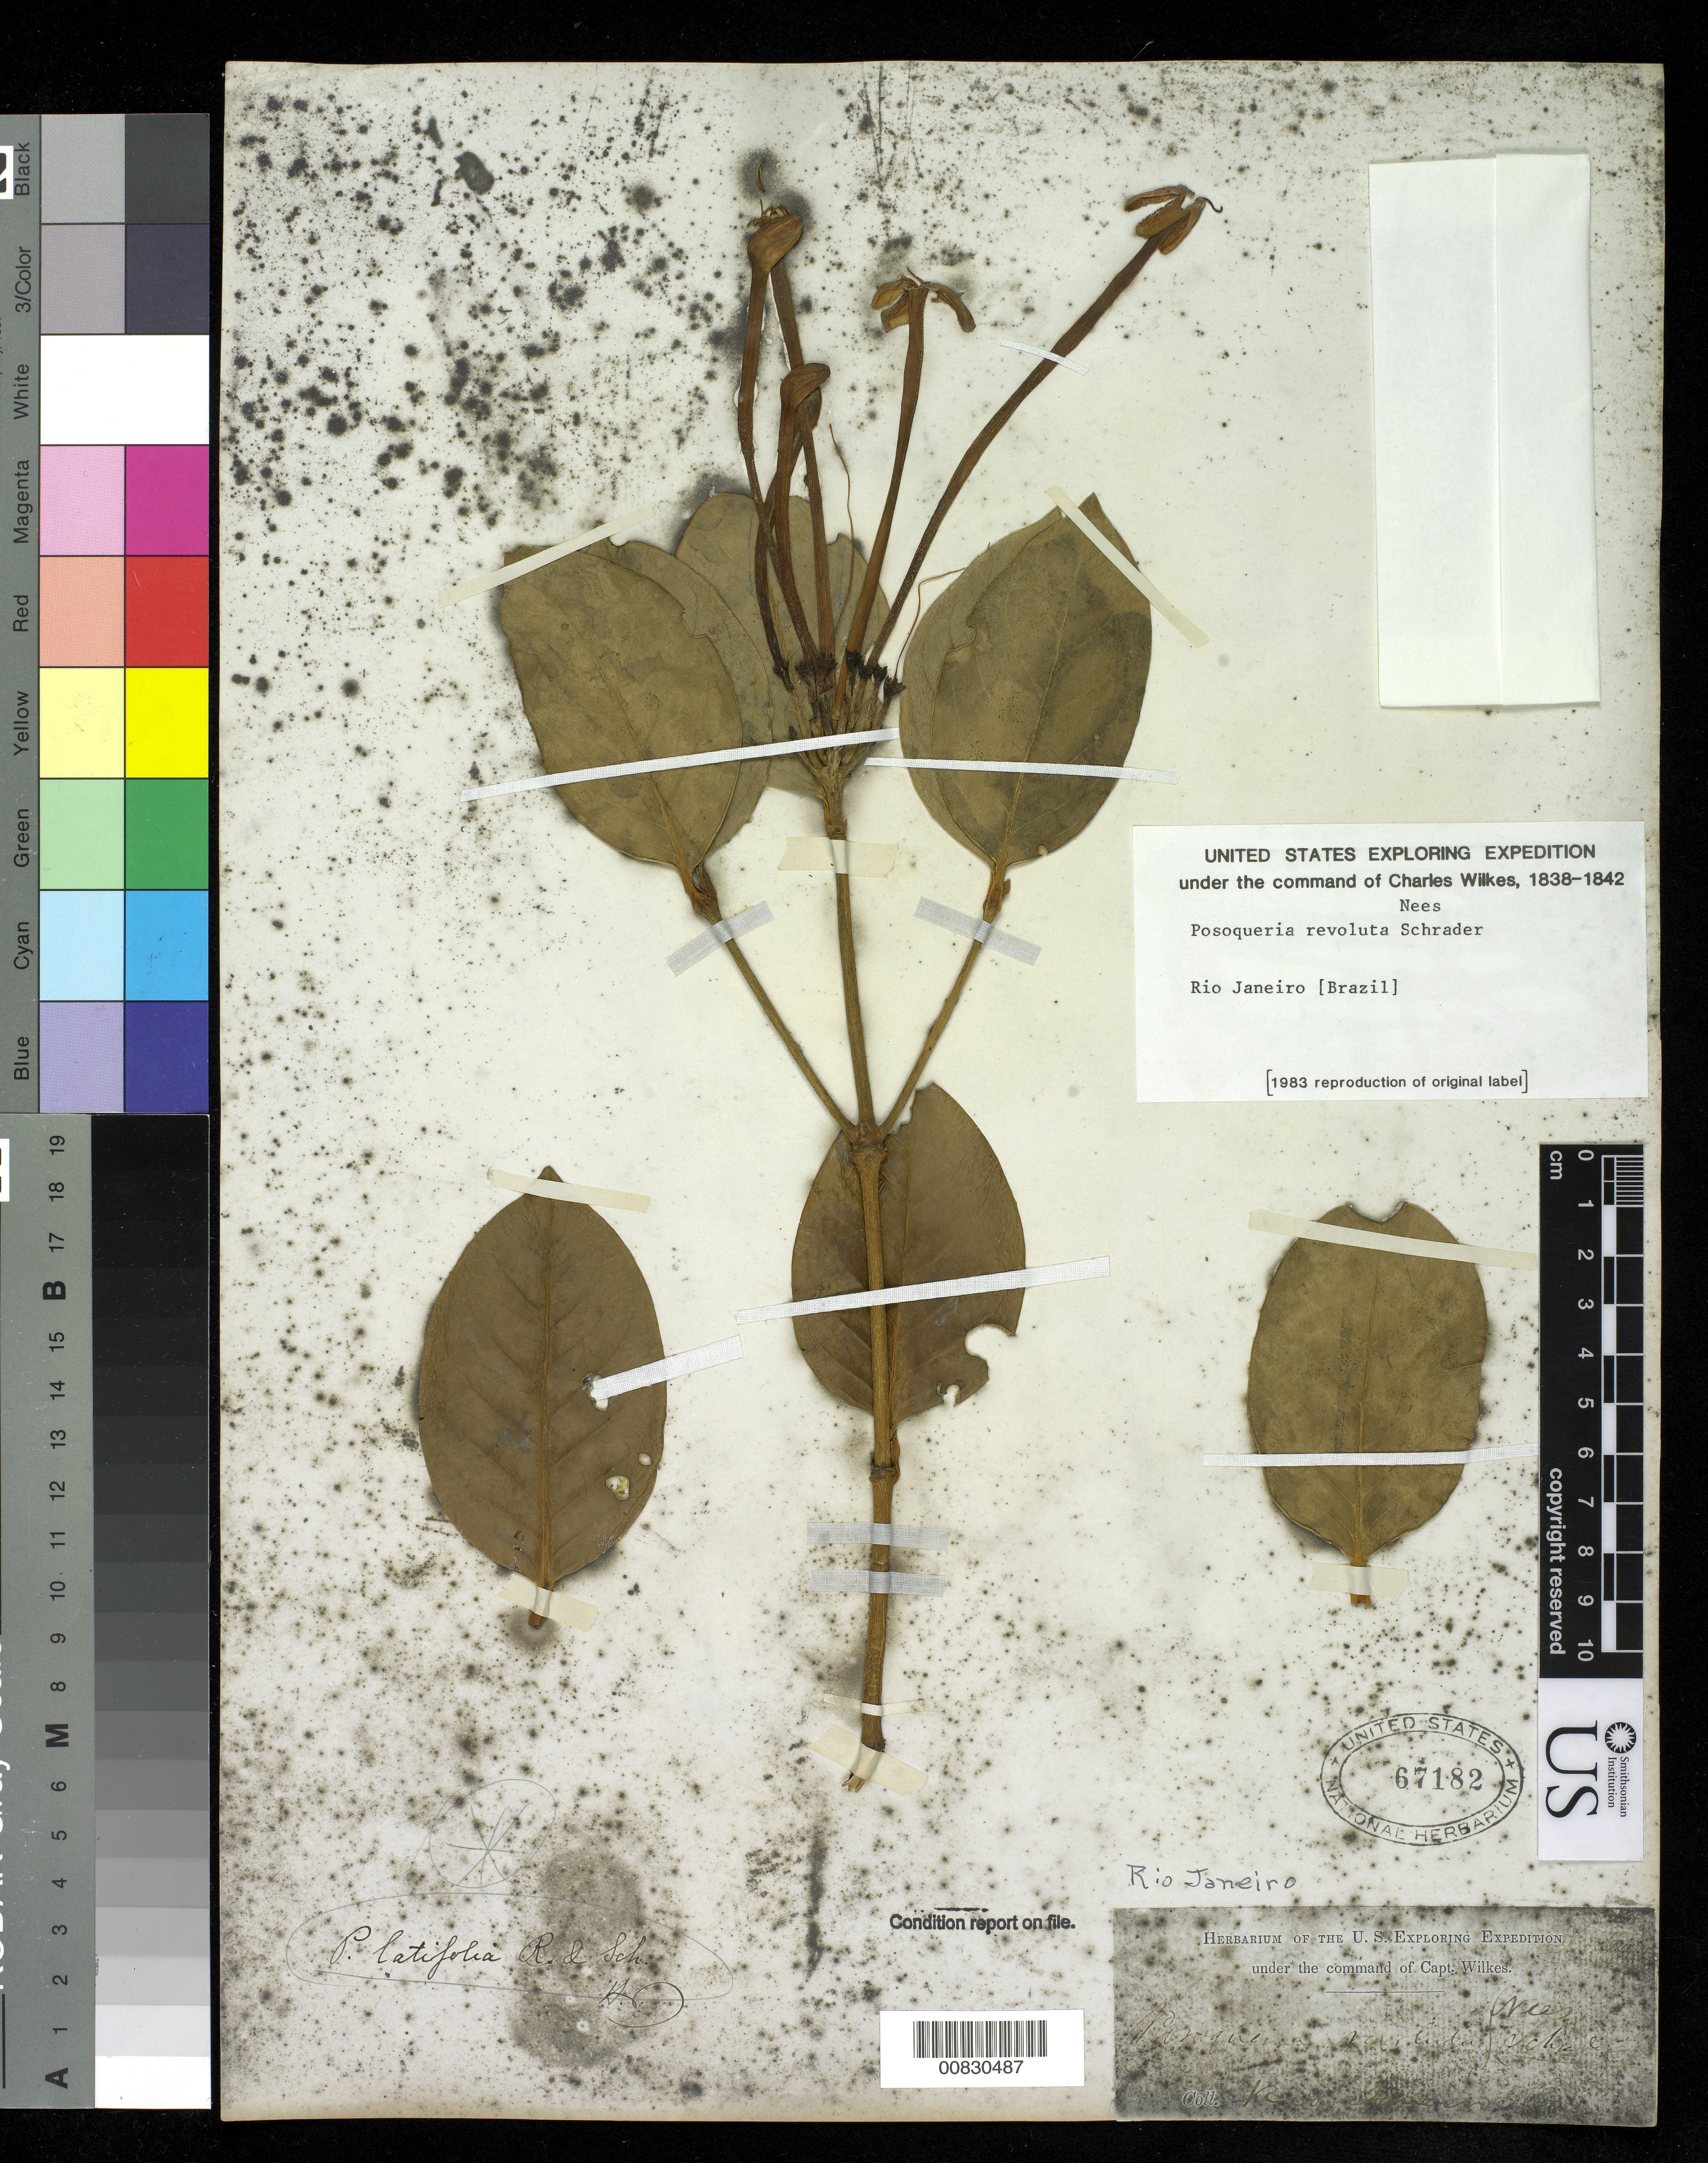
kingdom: Plantae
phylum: Tracheophyta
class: Magnoliopsida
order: Gentianales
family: Rubiaceae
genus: Posoqueria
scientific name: Posoqueria latifolia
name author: (Rudge) Roem. & Schult.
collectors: Wilkes Explor. Exped.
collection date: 1838/1842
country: Brazil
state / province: Rio de Janeiro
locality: Rio Janeiro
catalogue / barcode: US 67182